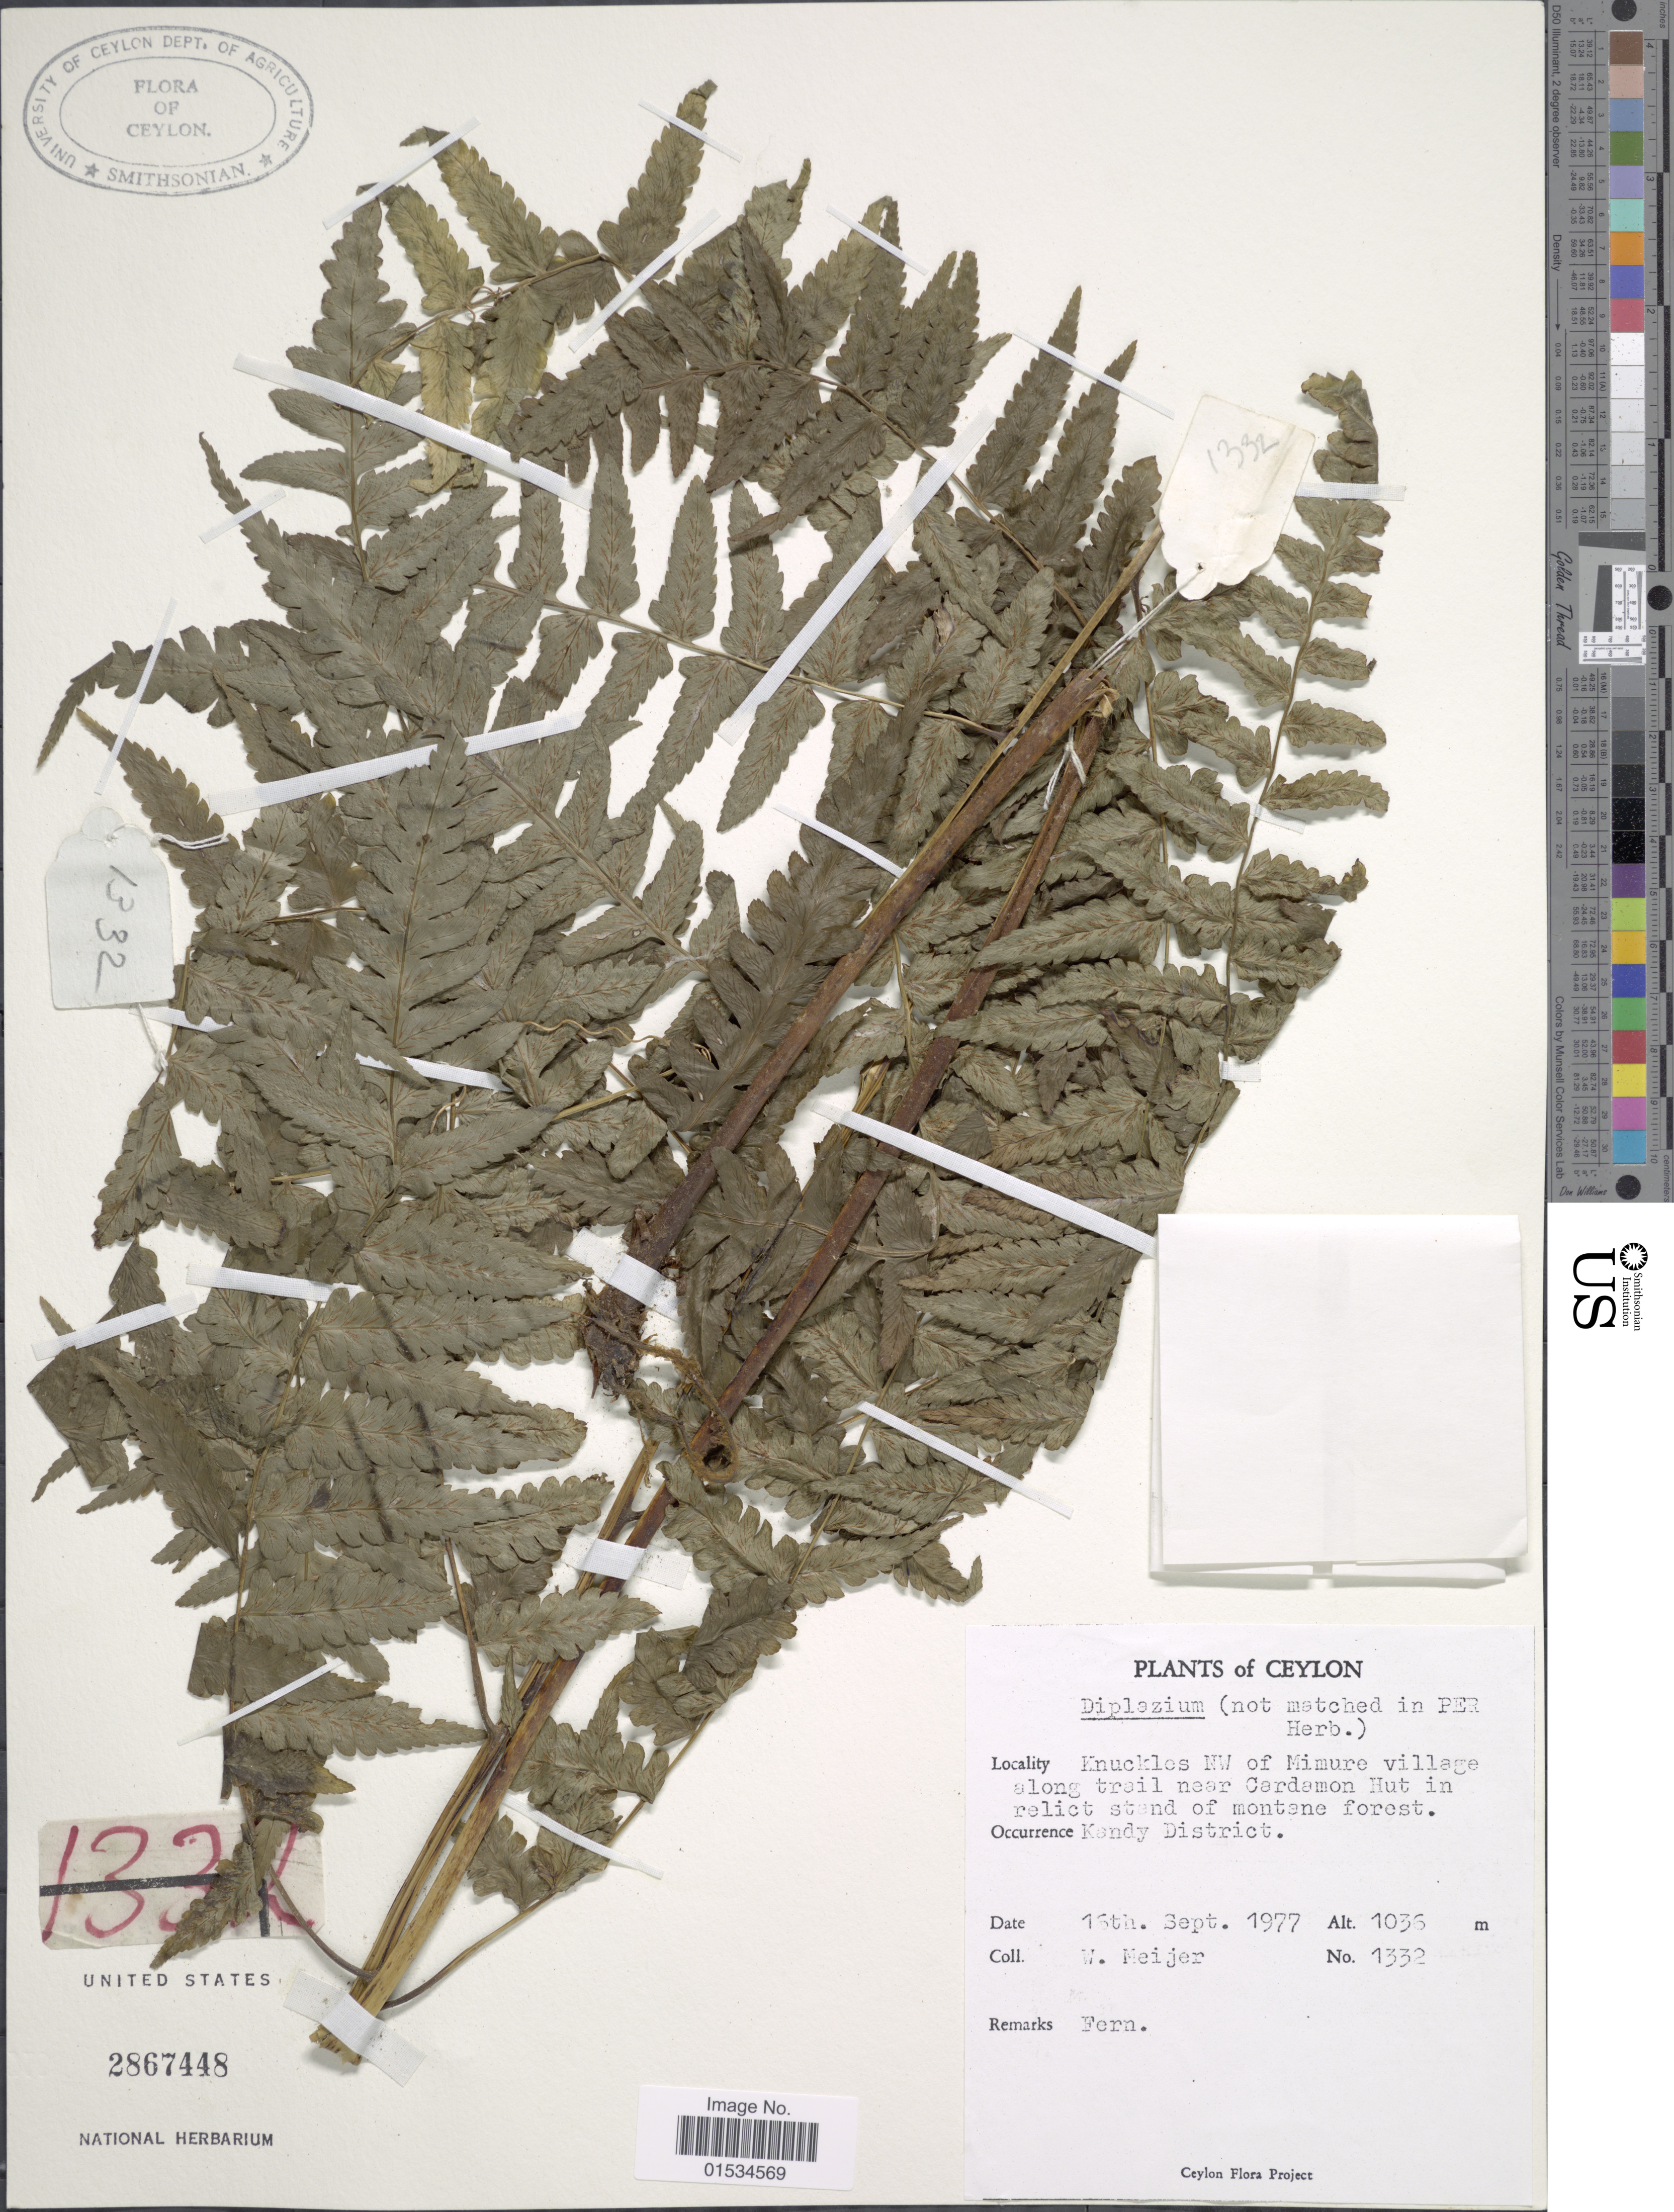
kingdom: Plantae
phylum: Tracheophyta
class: Polypodiopsida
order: Polypodiales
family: Athyriaceae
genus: Diplazium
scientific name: Diplazium sp.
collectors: W. Meijer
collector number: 1332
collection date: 1977-09-16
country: Sri Lanka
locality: Ceylon, Knuckles NW of Mimure Village along trail near Cardamon Hut in relict stand of montane forest, Kandy District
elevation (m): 1036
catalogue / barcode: US 2867448